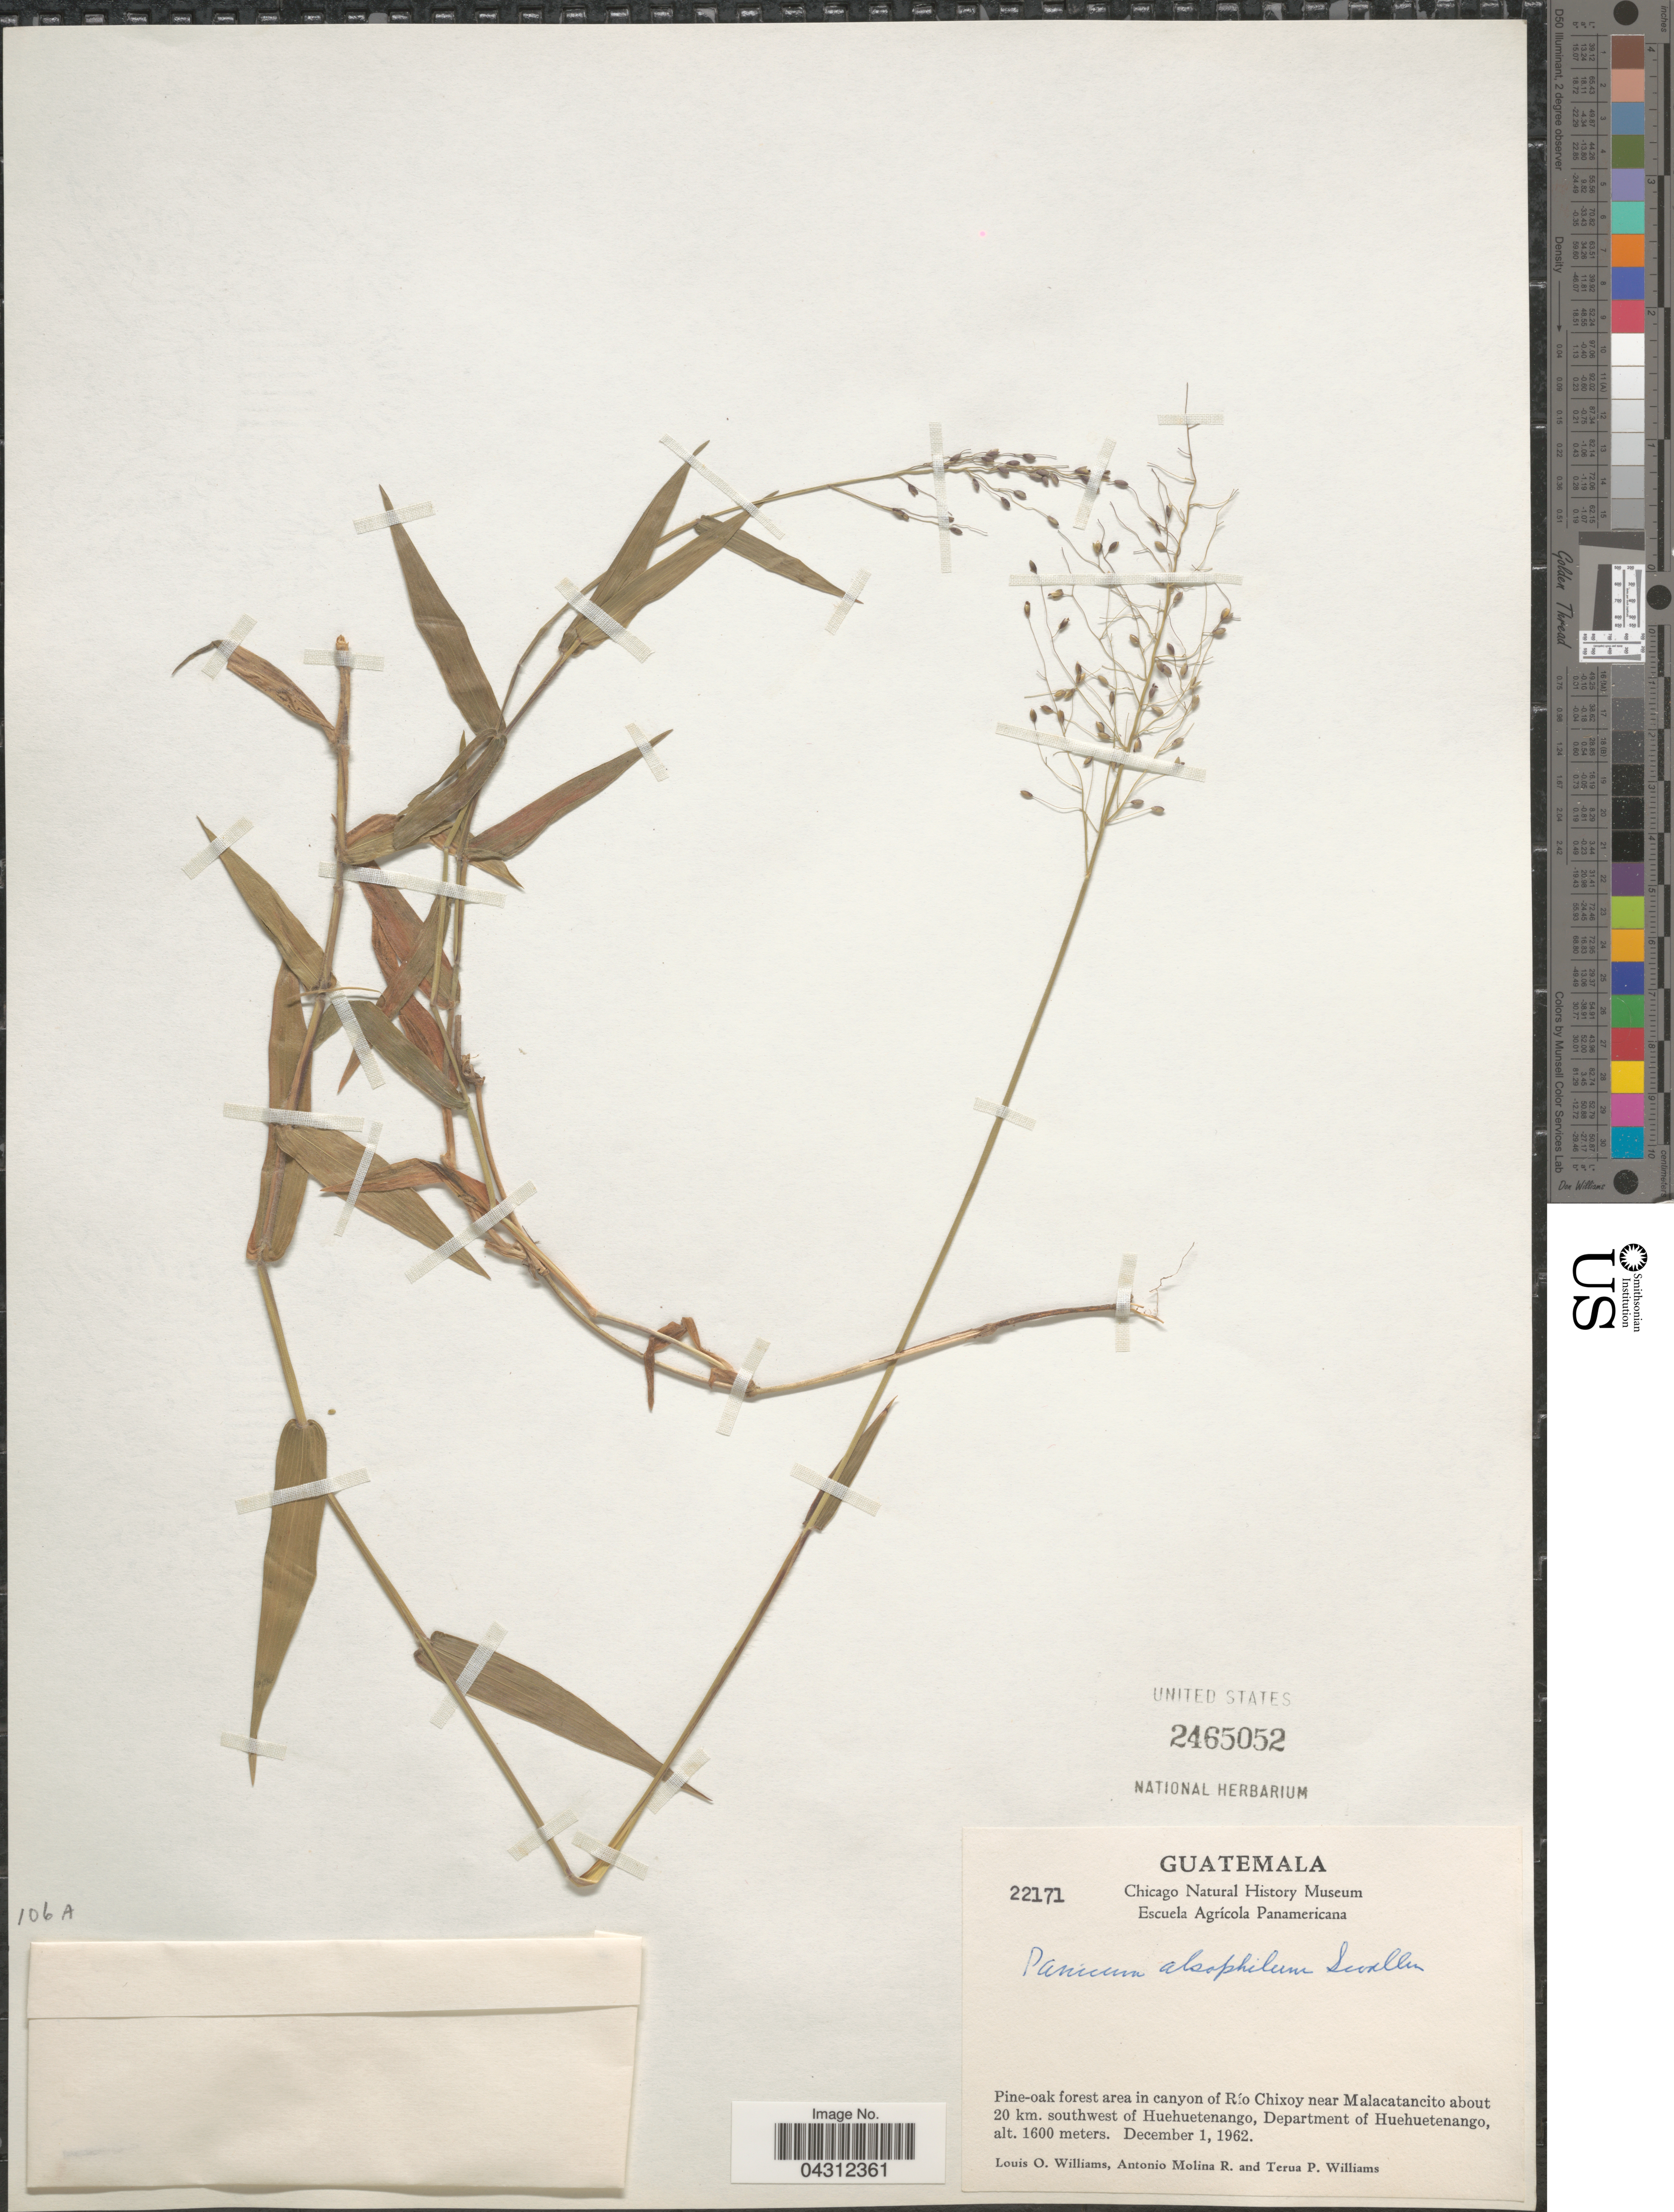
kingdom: Plantae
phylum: Tracheophyta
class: Liliopsida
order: Poales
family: Poaceae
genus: Dichanthelium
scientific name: Dichanthelium umbonulatum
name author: (Swallen) Davidse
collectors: L. O. Williams, A. Molina R. & T. Williams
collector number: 22171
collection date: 1962-12-01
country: Guatemala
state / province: Huehuetenango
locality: Pine-oak forest area in canyon of Río Chixoy near Malacatancito about 20 km. southwest of Huehuetenango, Department of Huehuetenango.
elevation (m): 1600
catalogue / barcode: US 2465052